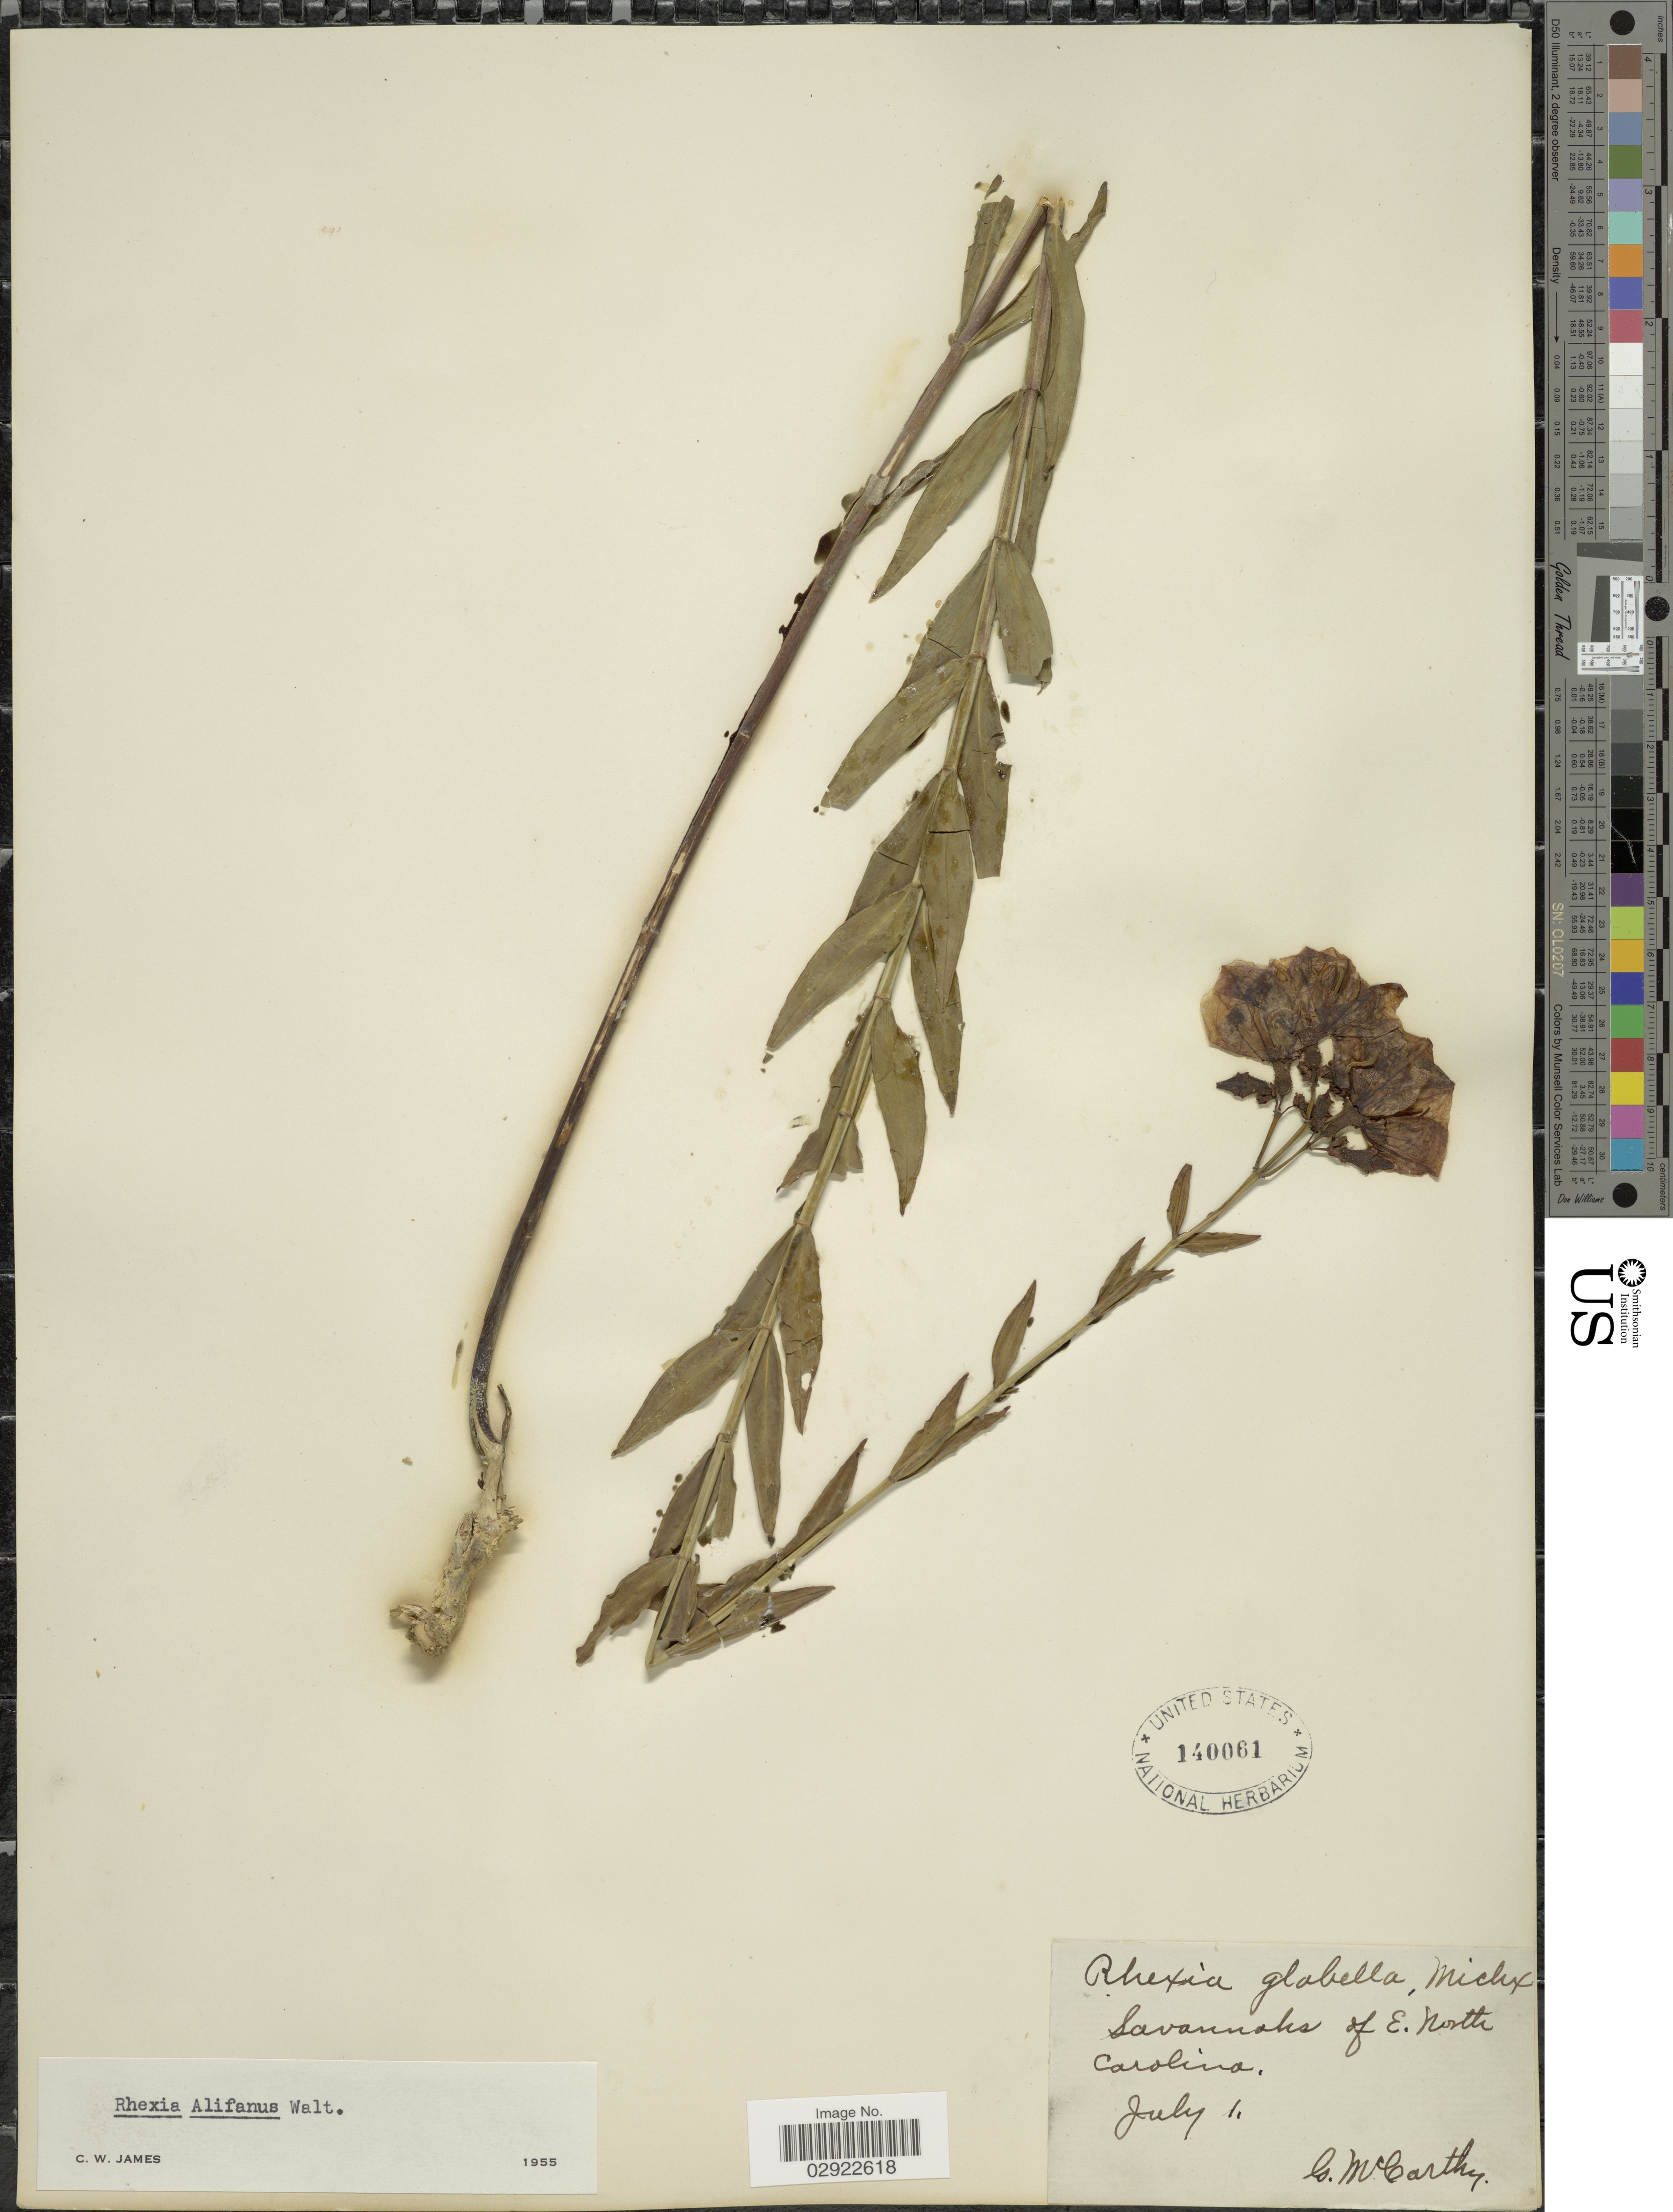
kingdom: Plantae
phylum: Tracheophyta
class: Magnoliopsida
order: Myrtales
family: Melastomataceae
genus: Rhexia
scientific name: Rhexia alifanus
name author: Walter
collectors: G. M. McCarthy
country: United States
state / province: North Carolina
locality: Savannahs of E. North Carolina.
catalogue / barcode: US 140061